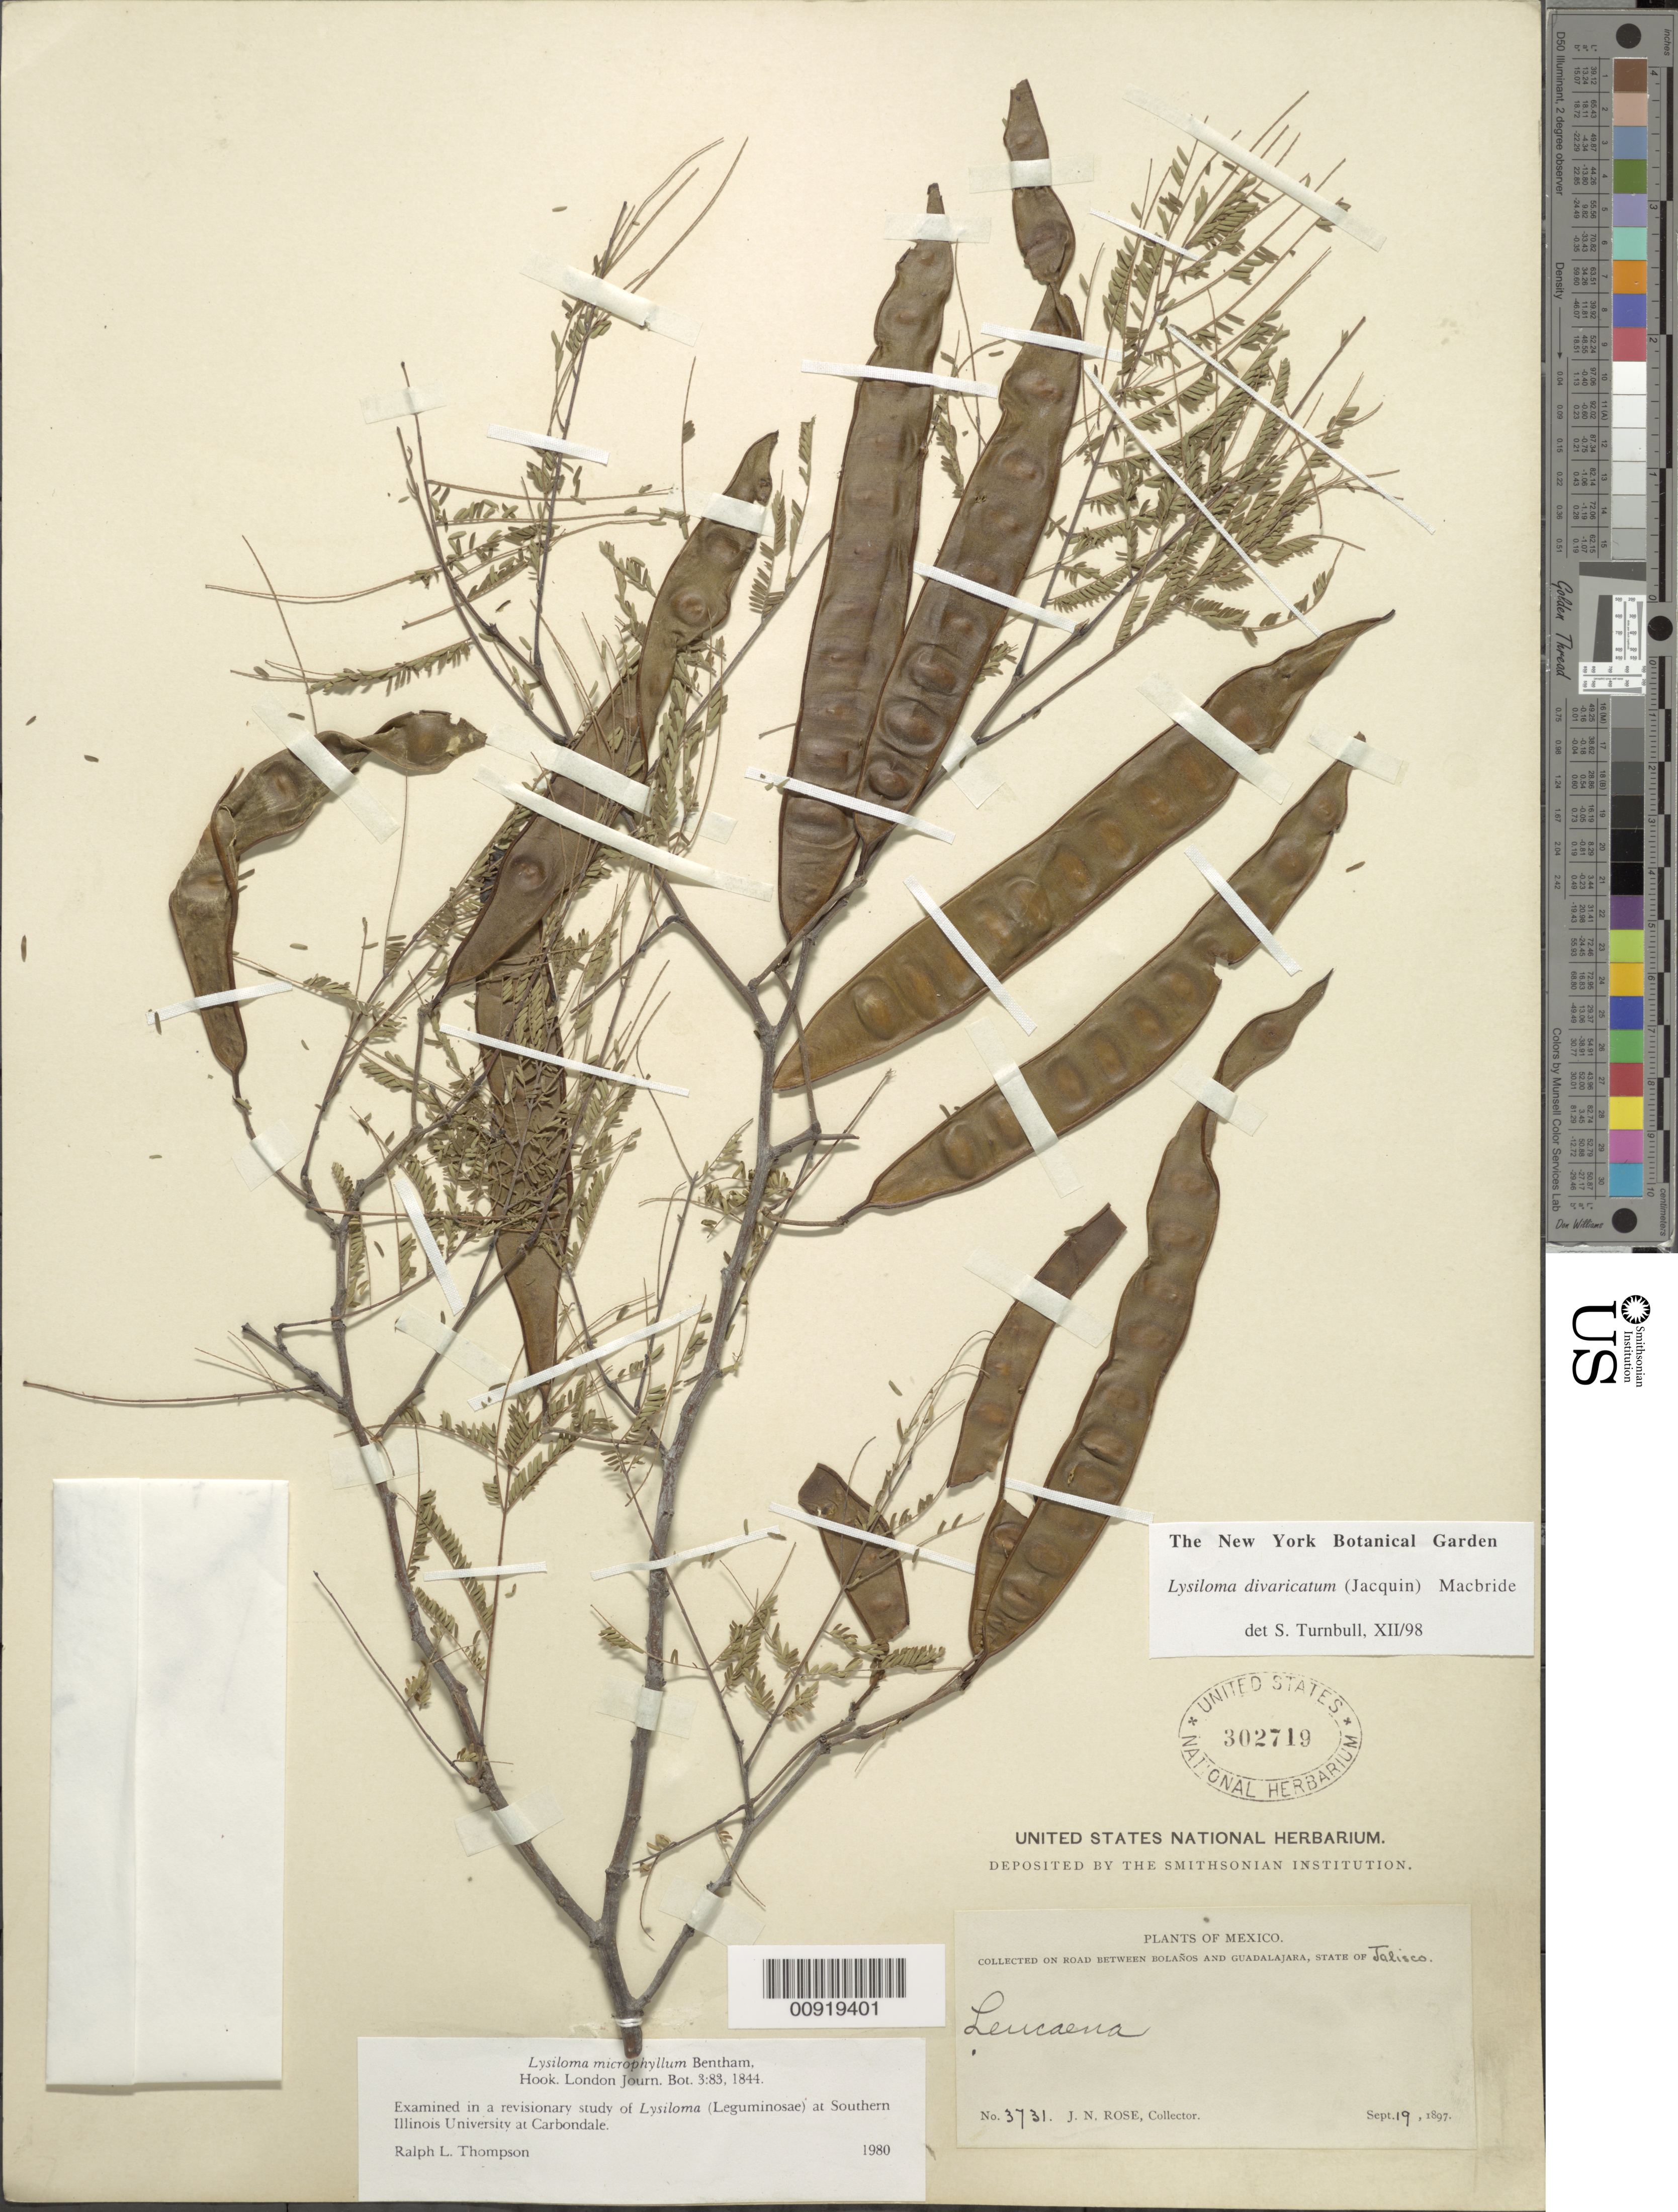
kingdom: Plantae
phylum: Tracheophyta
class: Magnoliopsida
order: Fabales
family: Fabaceae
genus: Lysiloma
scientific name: Lysiloma divaricatum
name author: (Jacq.) J.F. Macbr.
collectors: J. N. Rose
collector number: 3731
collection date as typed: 19 Sep 1897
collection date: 1897-09-19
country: Mexico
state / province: Jalisco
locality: On road between Bolaños and Guadalajara, State of Jalisco.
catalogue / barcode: US 302719